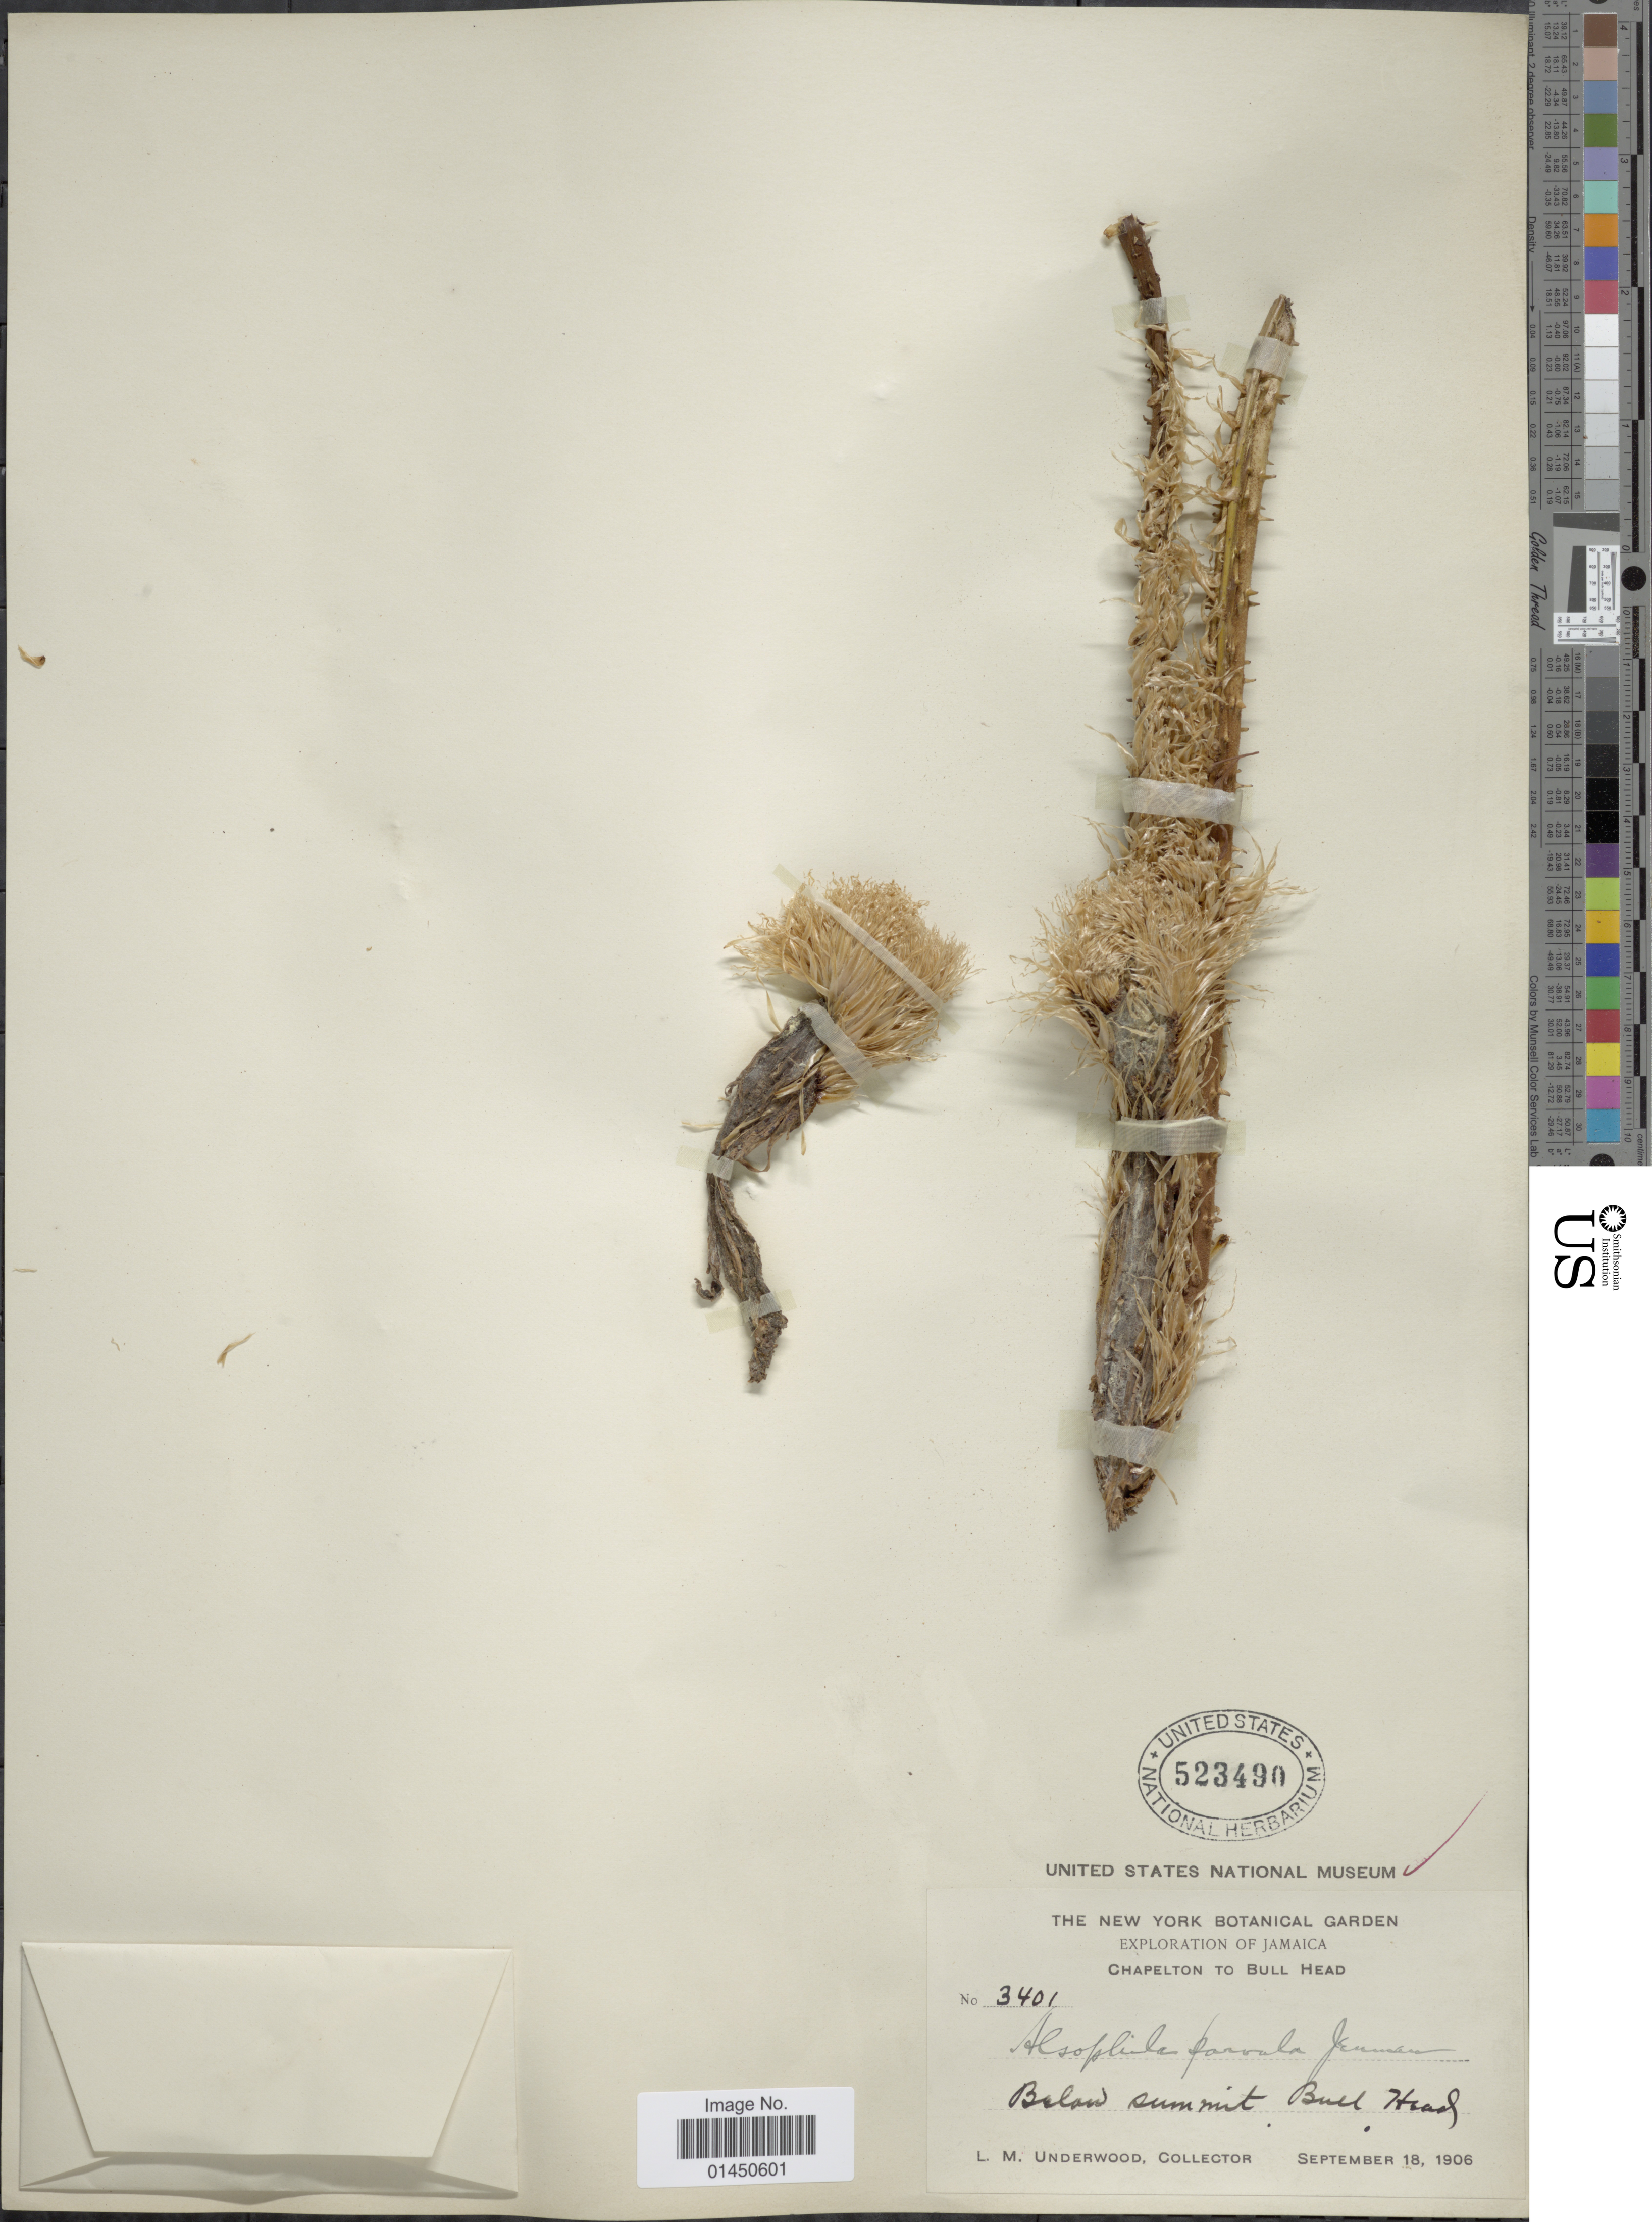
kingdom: Plantae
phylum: Tracheophyta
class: Polypodiopsida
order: Cyatheales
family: Cyatheaceae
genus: Cyathea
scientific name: Cyathea parvula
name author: (Jenman) Domin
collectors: L. M. Underwood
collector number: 3401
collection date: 1906-09-18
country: Jamaica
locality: Chapelton to Bull Head, Below summit Bull Head.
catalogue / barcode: US 523490